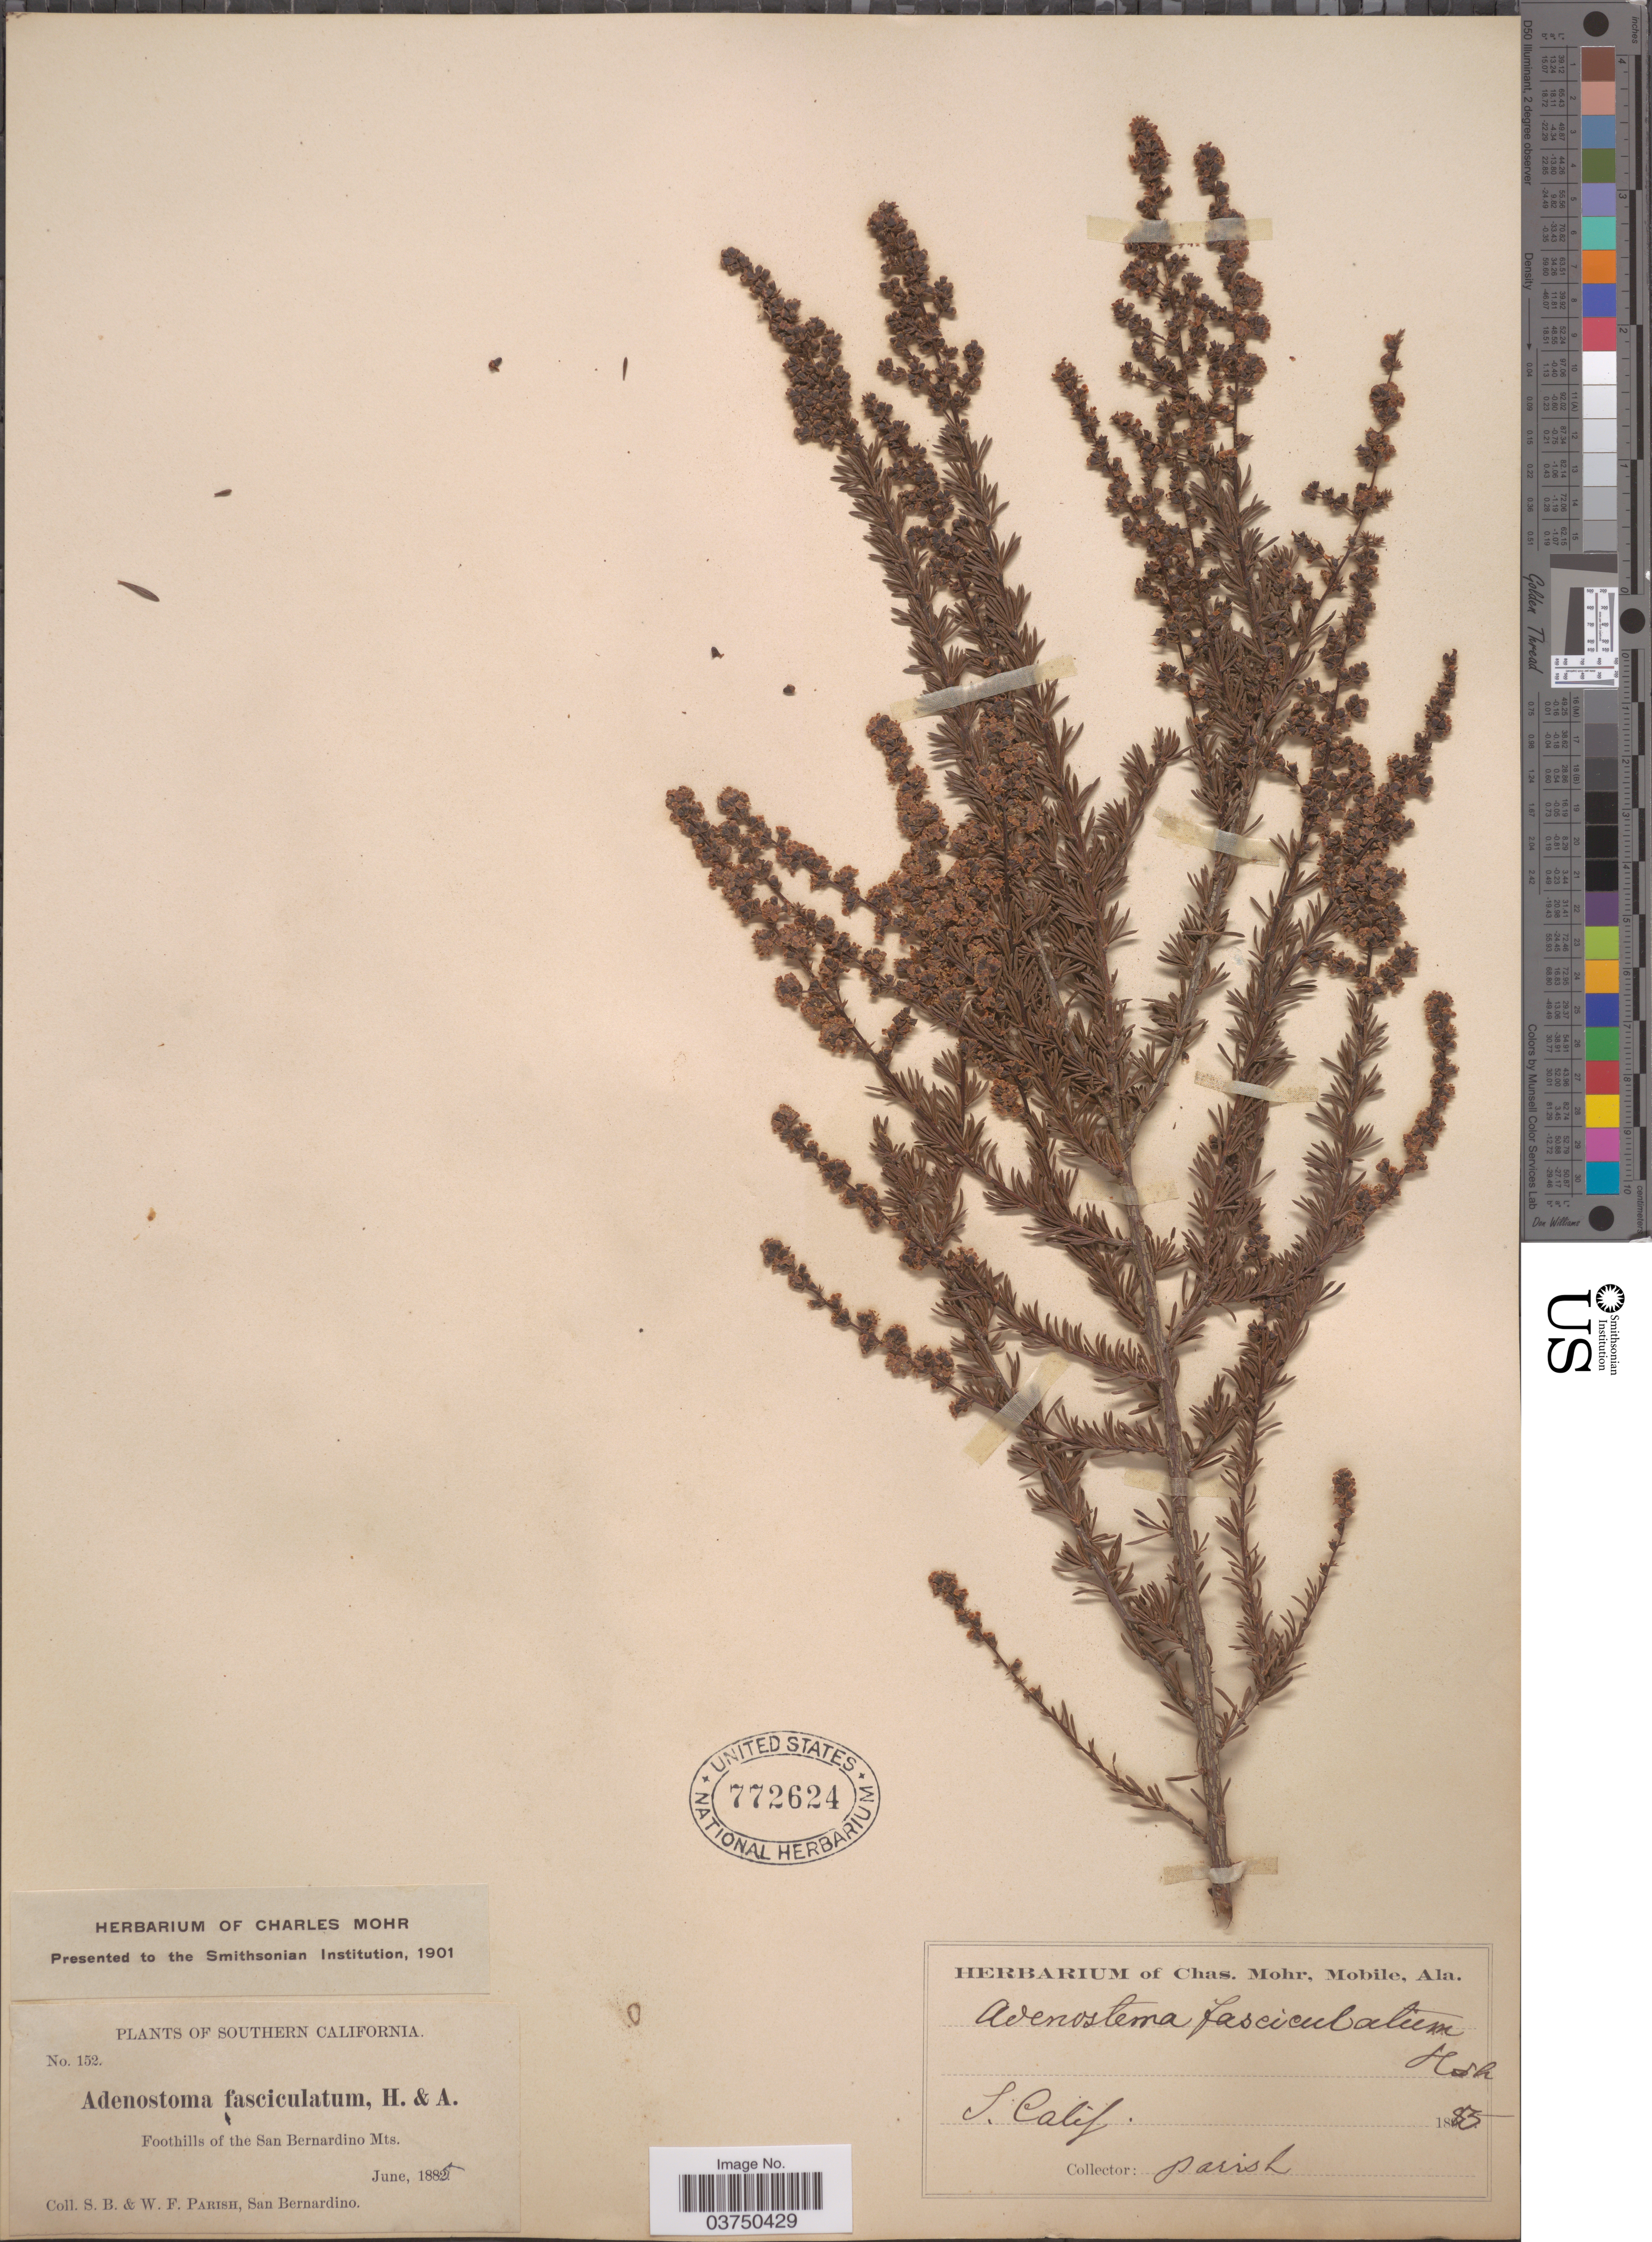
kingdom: Plantae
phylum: Tracheophyta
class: Magnoliopsida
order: Rosales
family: Rosaceae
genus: Adenostoma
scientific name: Adenostoma fasciculatum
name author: Hook. & Arn.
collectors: S. B. Parish & W. F. Parish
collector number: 152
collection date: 1885-06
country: United States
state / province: California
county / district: San Bernardino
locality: Southern California. Foothills of the San Bernardino Mts.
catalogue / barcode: US 772624